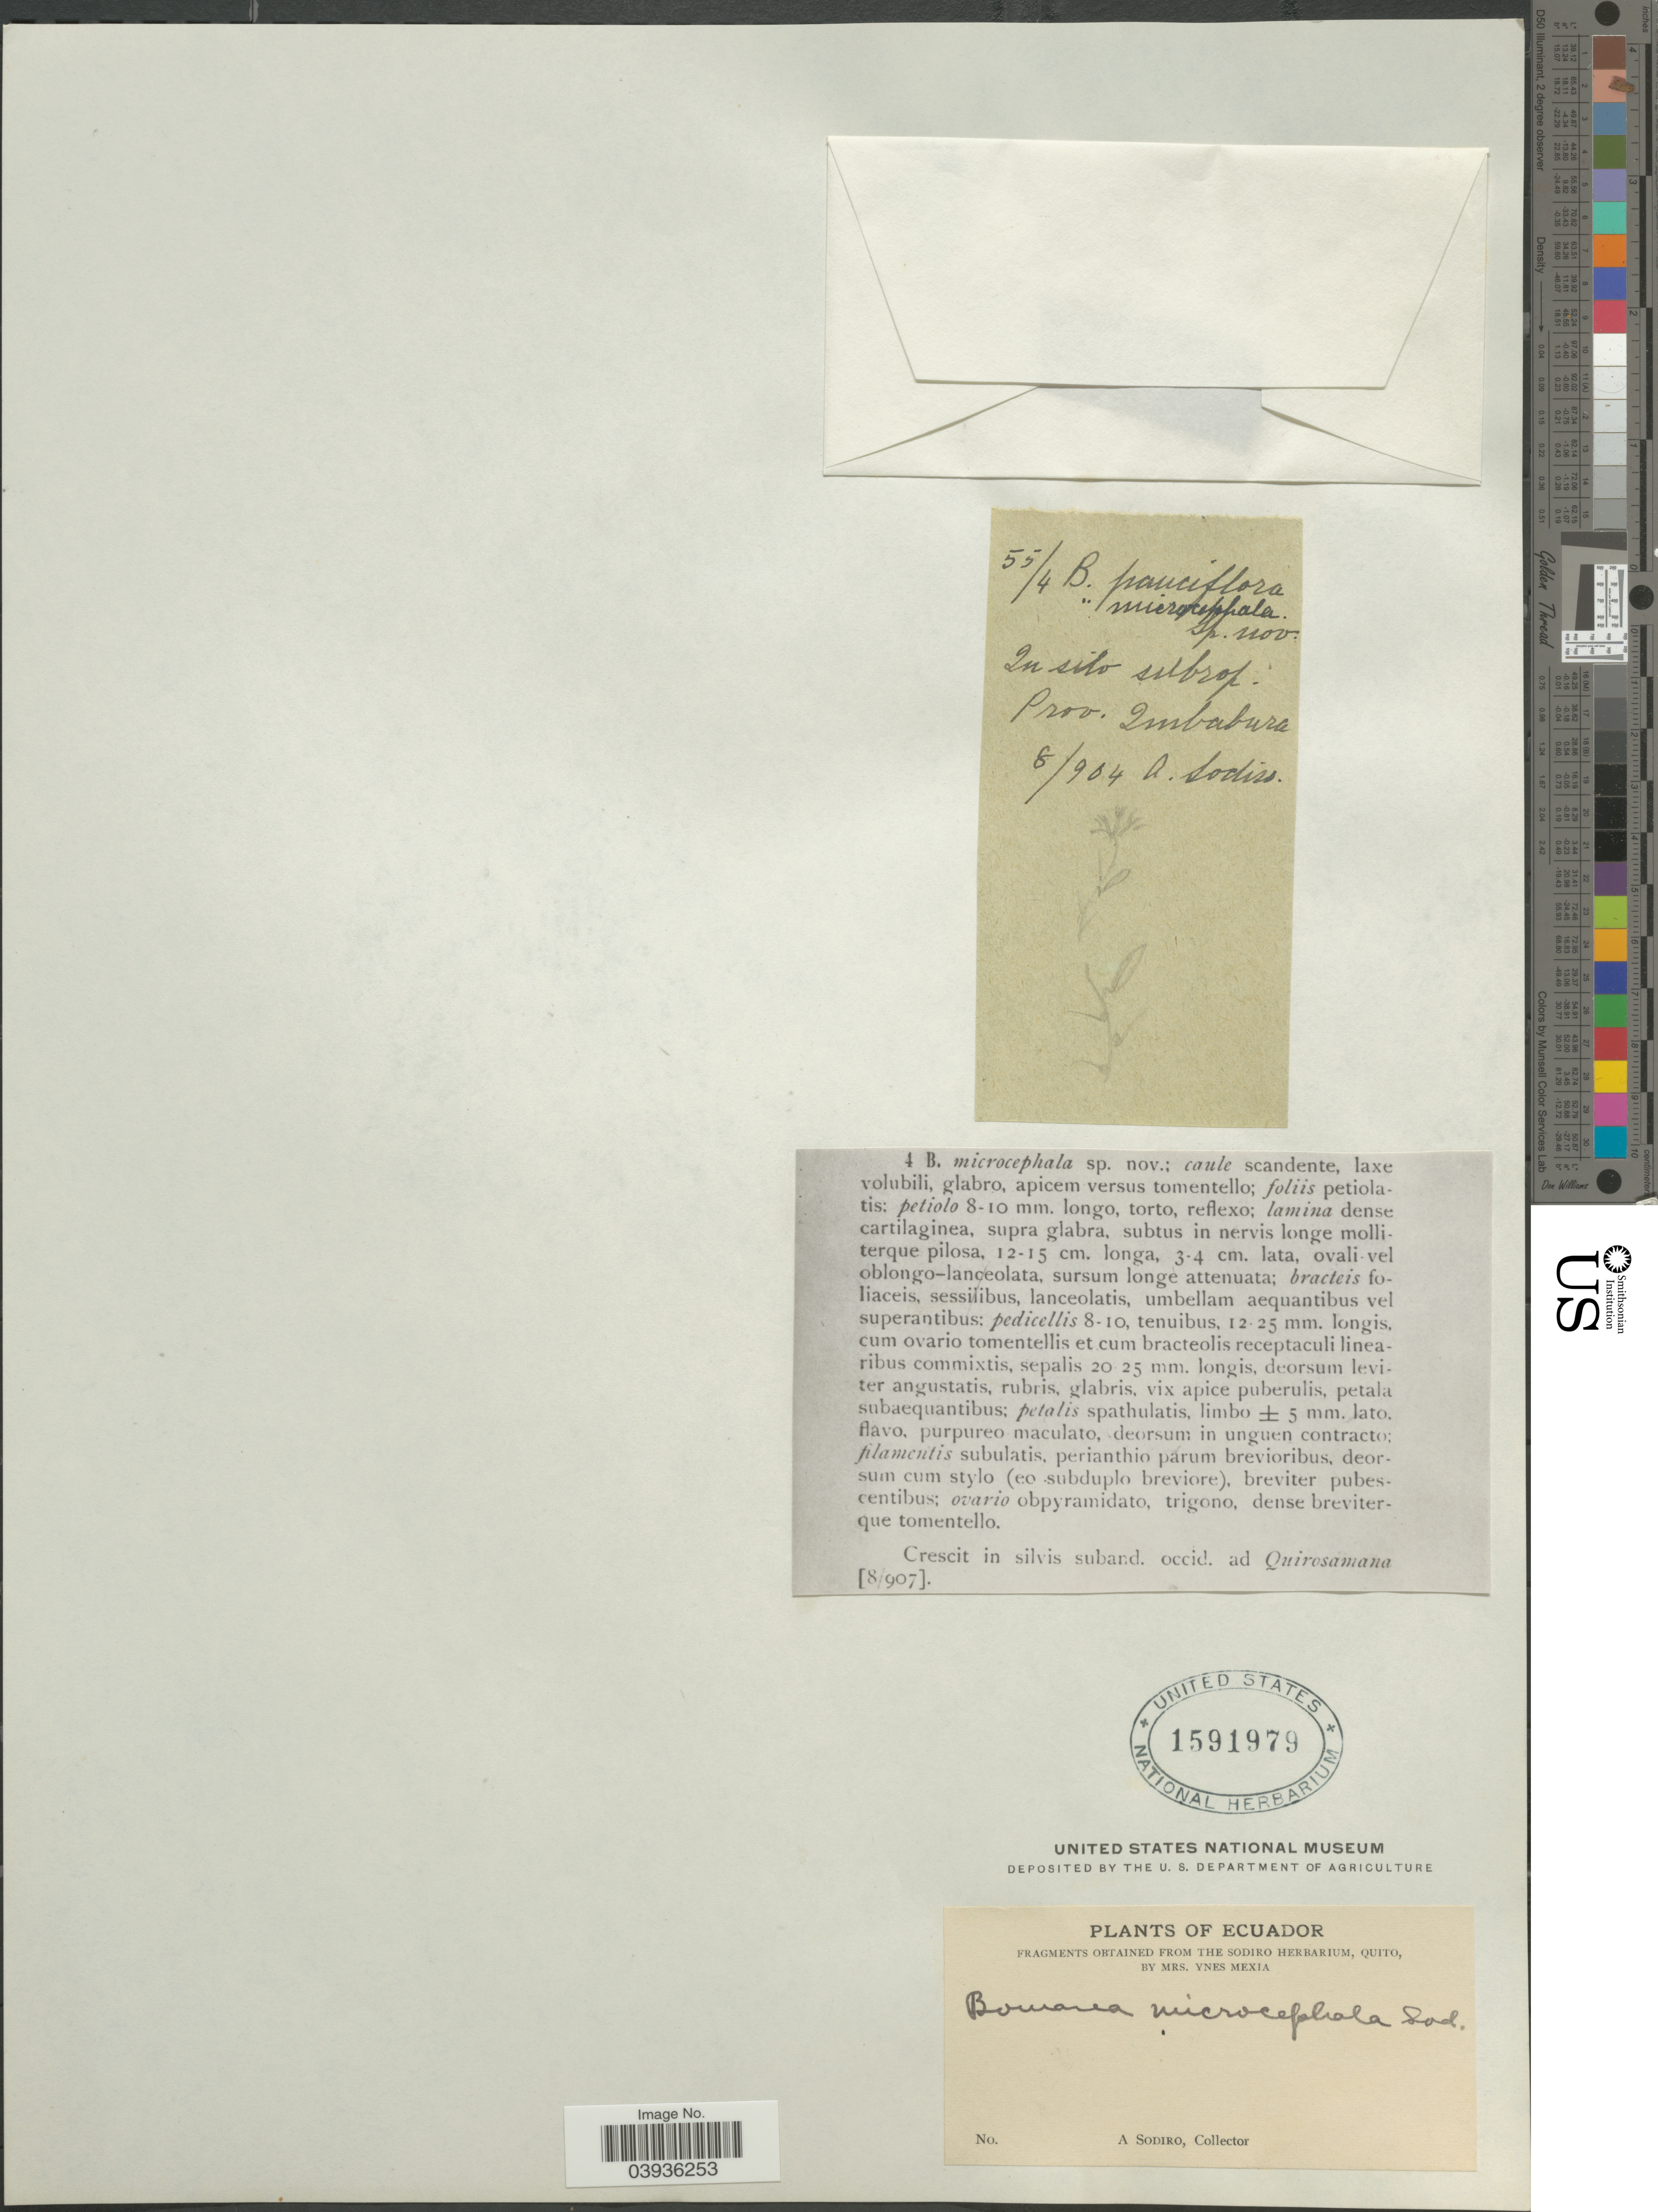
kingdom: Plantae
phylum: Tracheophyta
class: Liliopsida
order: Liliales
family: Alstroemeriaceae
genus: Bomarea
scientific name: Bomarea halliana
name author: Herb.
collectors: A. Sodiro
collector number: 55/4B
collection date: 1904-08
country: Ecuador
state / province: Imbabura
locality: In silv subrop. [unsure placement]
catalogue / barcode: US 1591979